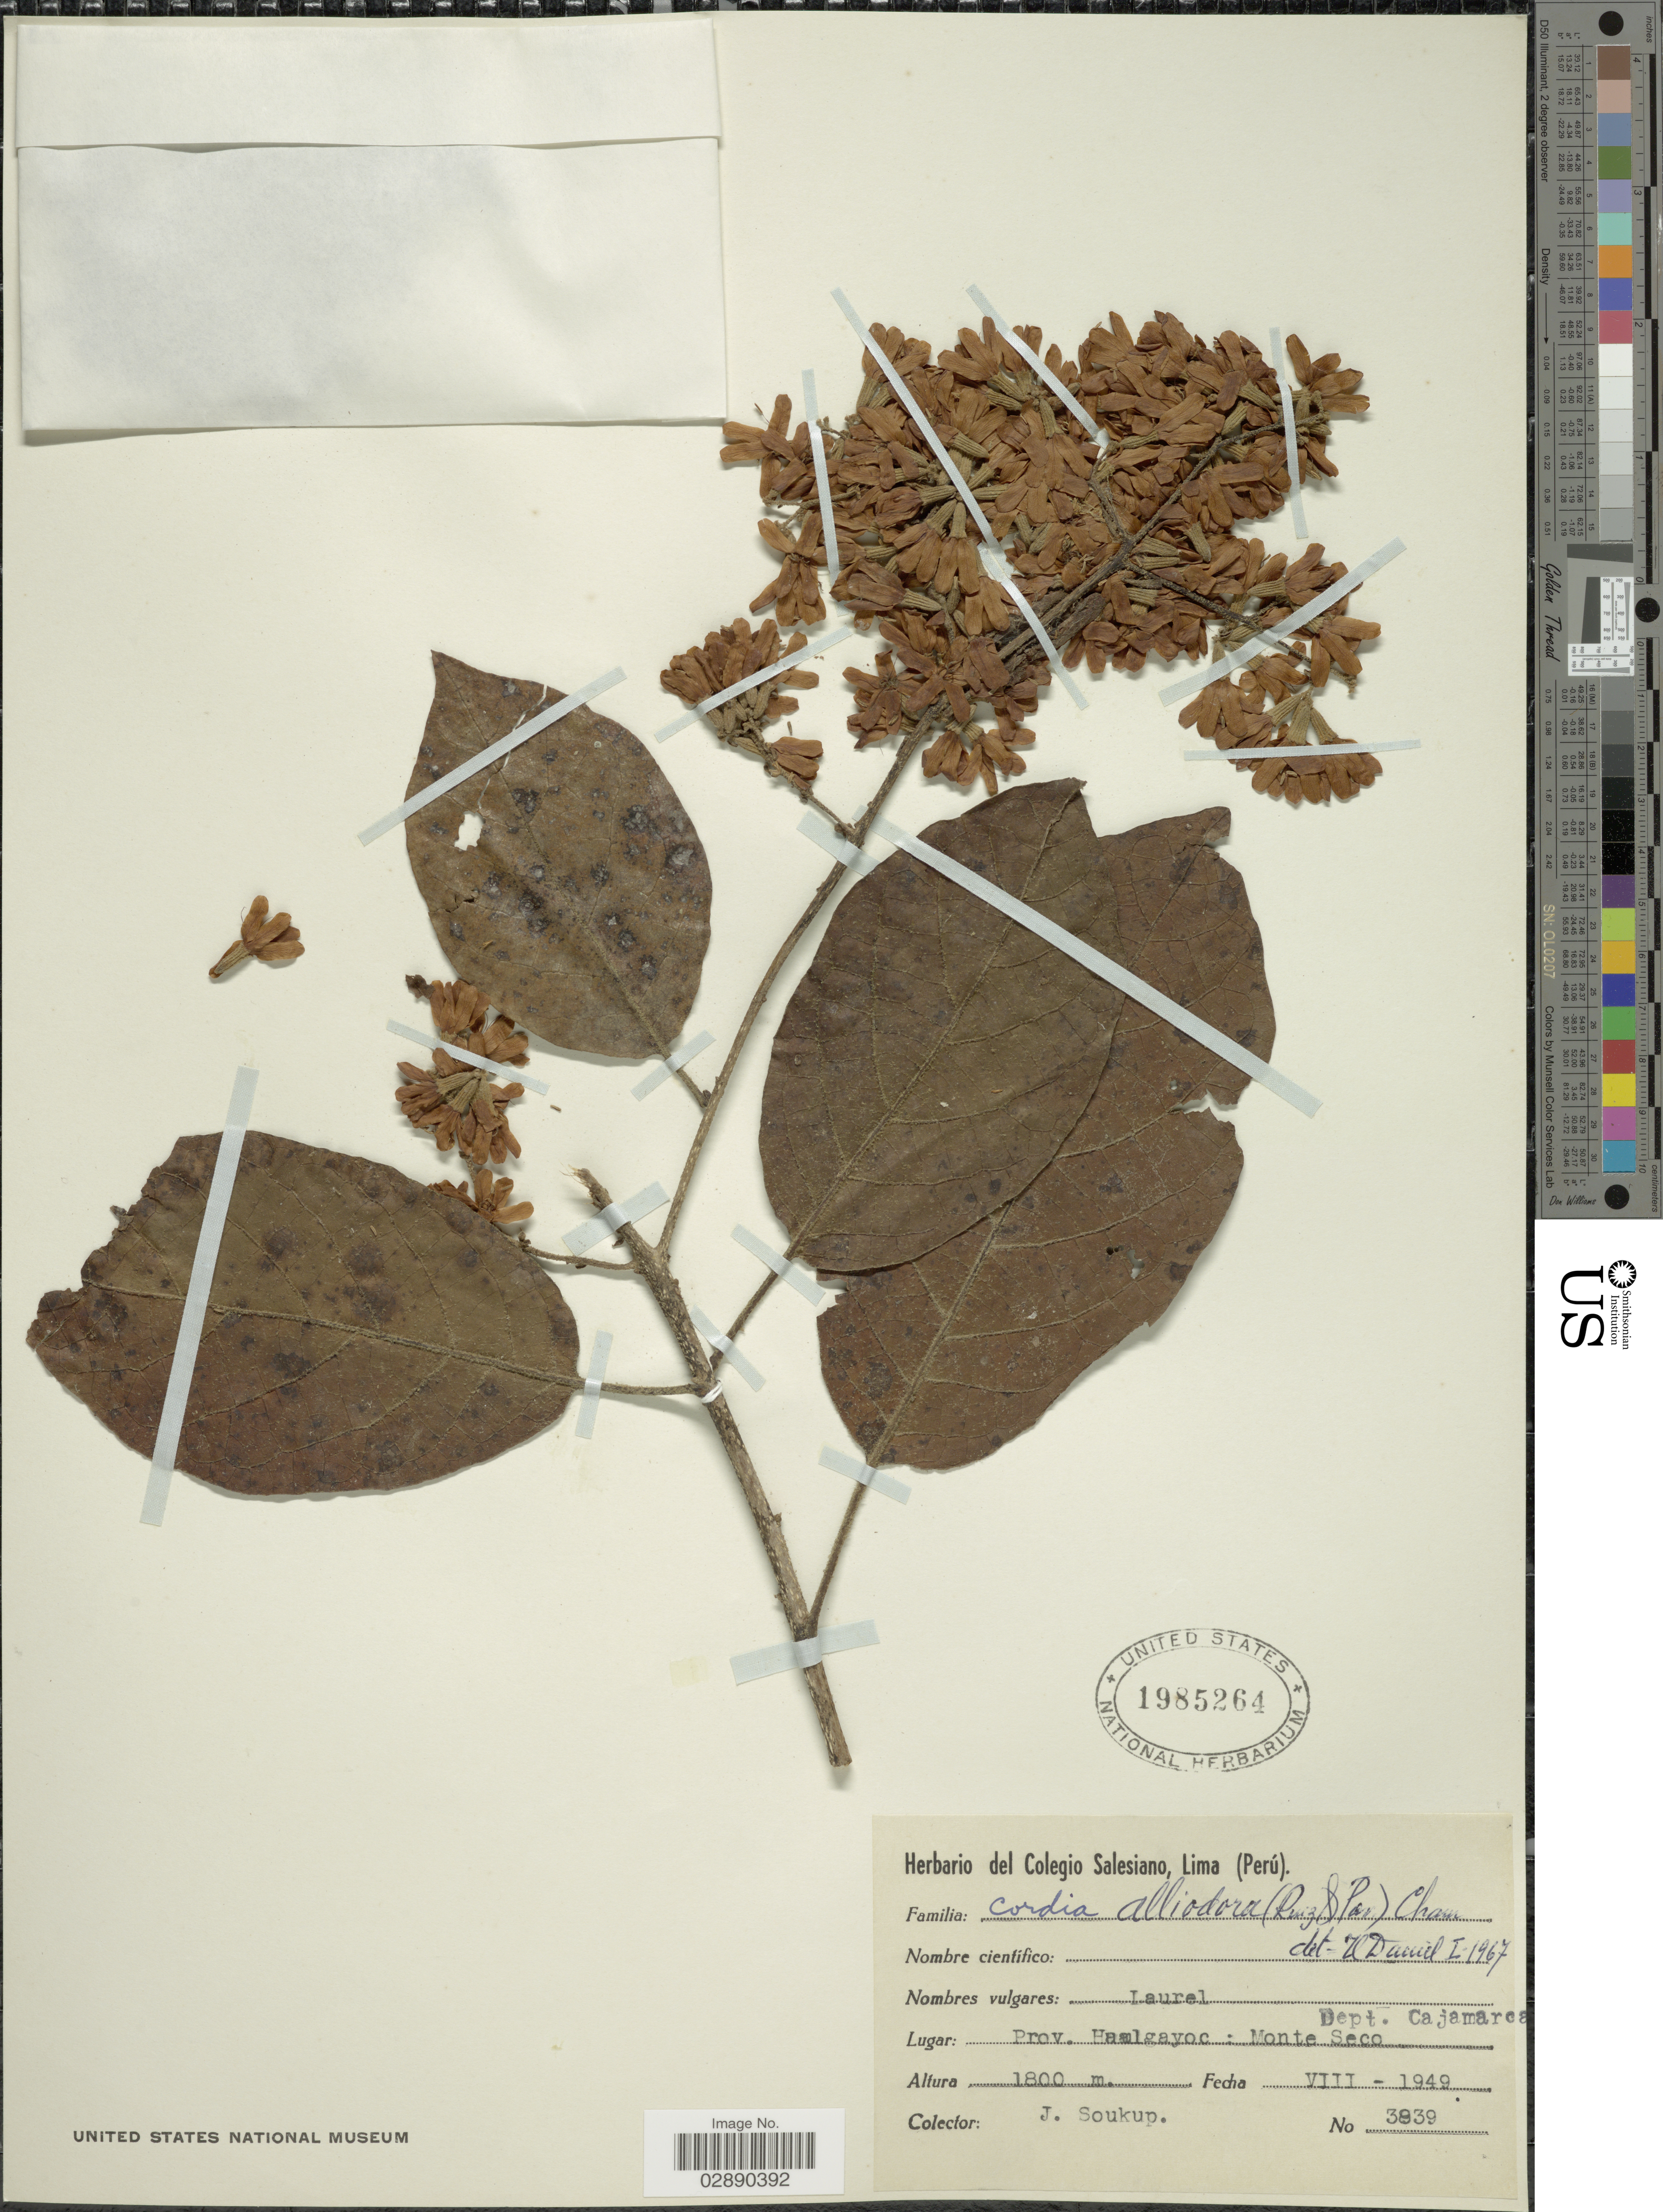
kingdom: Plantae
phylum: Tracheophyta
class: Magnoliopsida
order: Boraginales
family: Cordiaceae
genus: Cordia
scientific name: Cordia alliodora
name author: (Ruiz & Pav.) Oken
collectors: J. Soukup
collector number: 3839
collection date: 1949-08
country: Peru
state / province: Cajamarca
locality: Prov. Hualgayoc: Monte Seco. Dept. Cajamarca.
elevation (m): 1800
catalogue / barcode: US 1985264